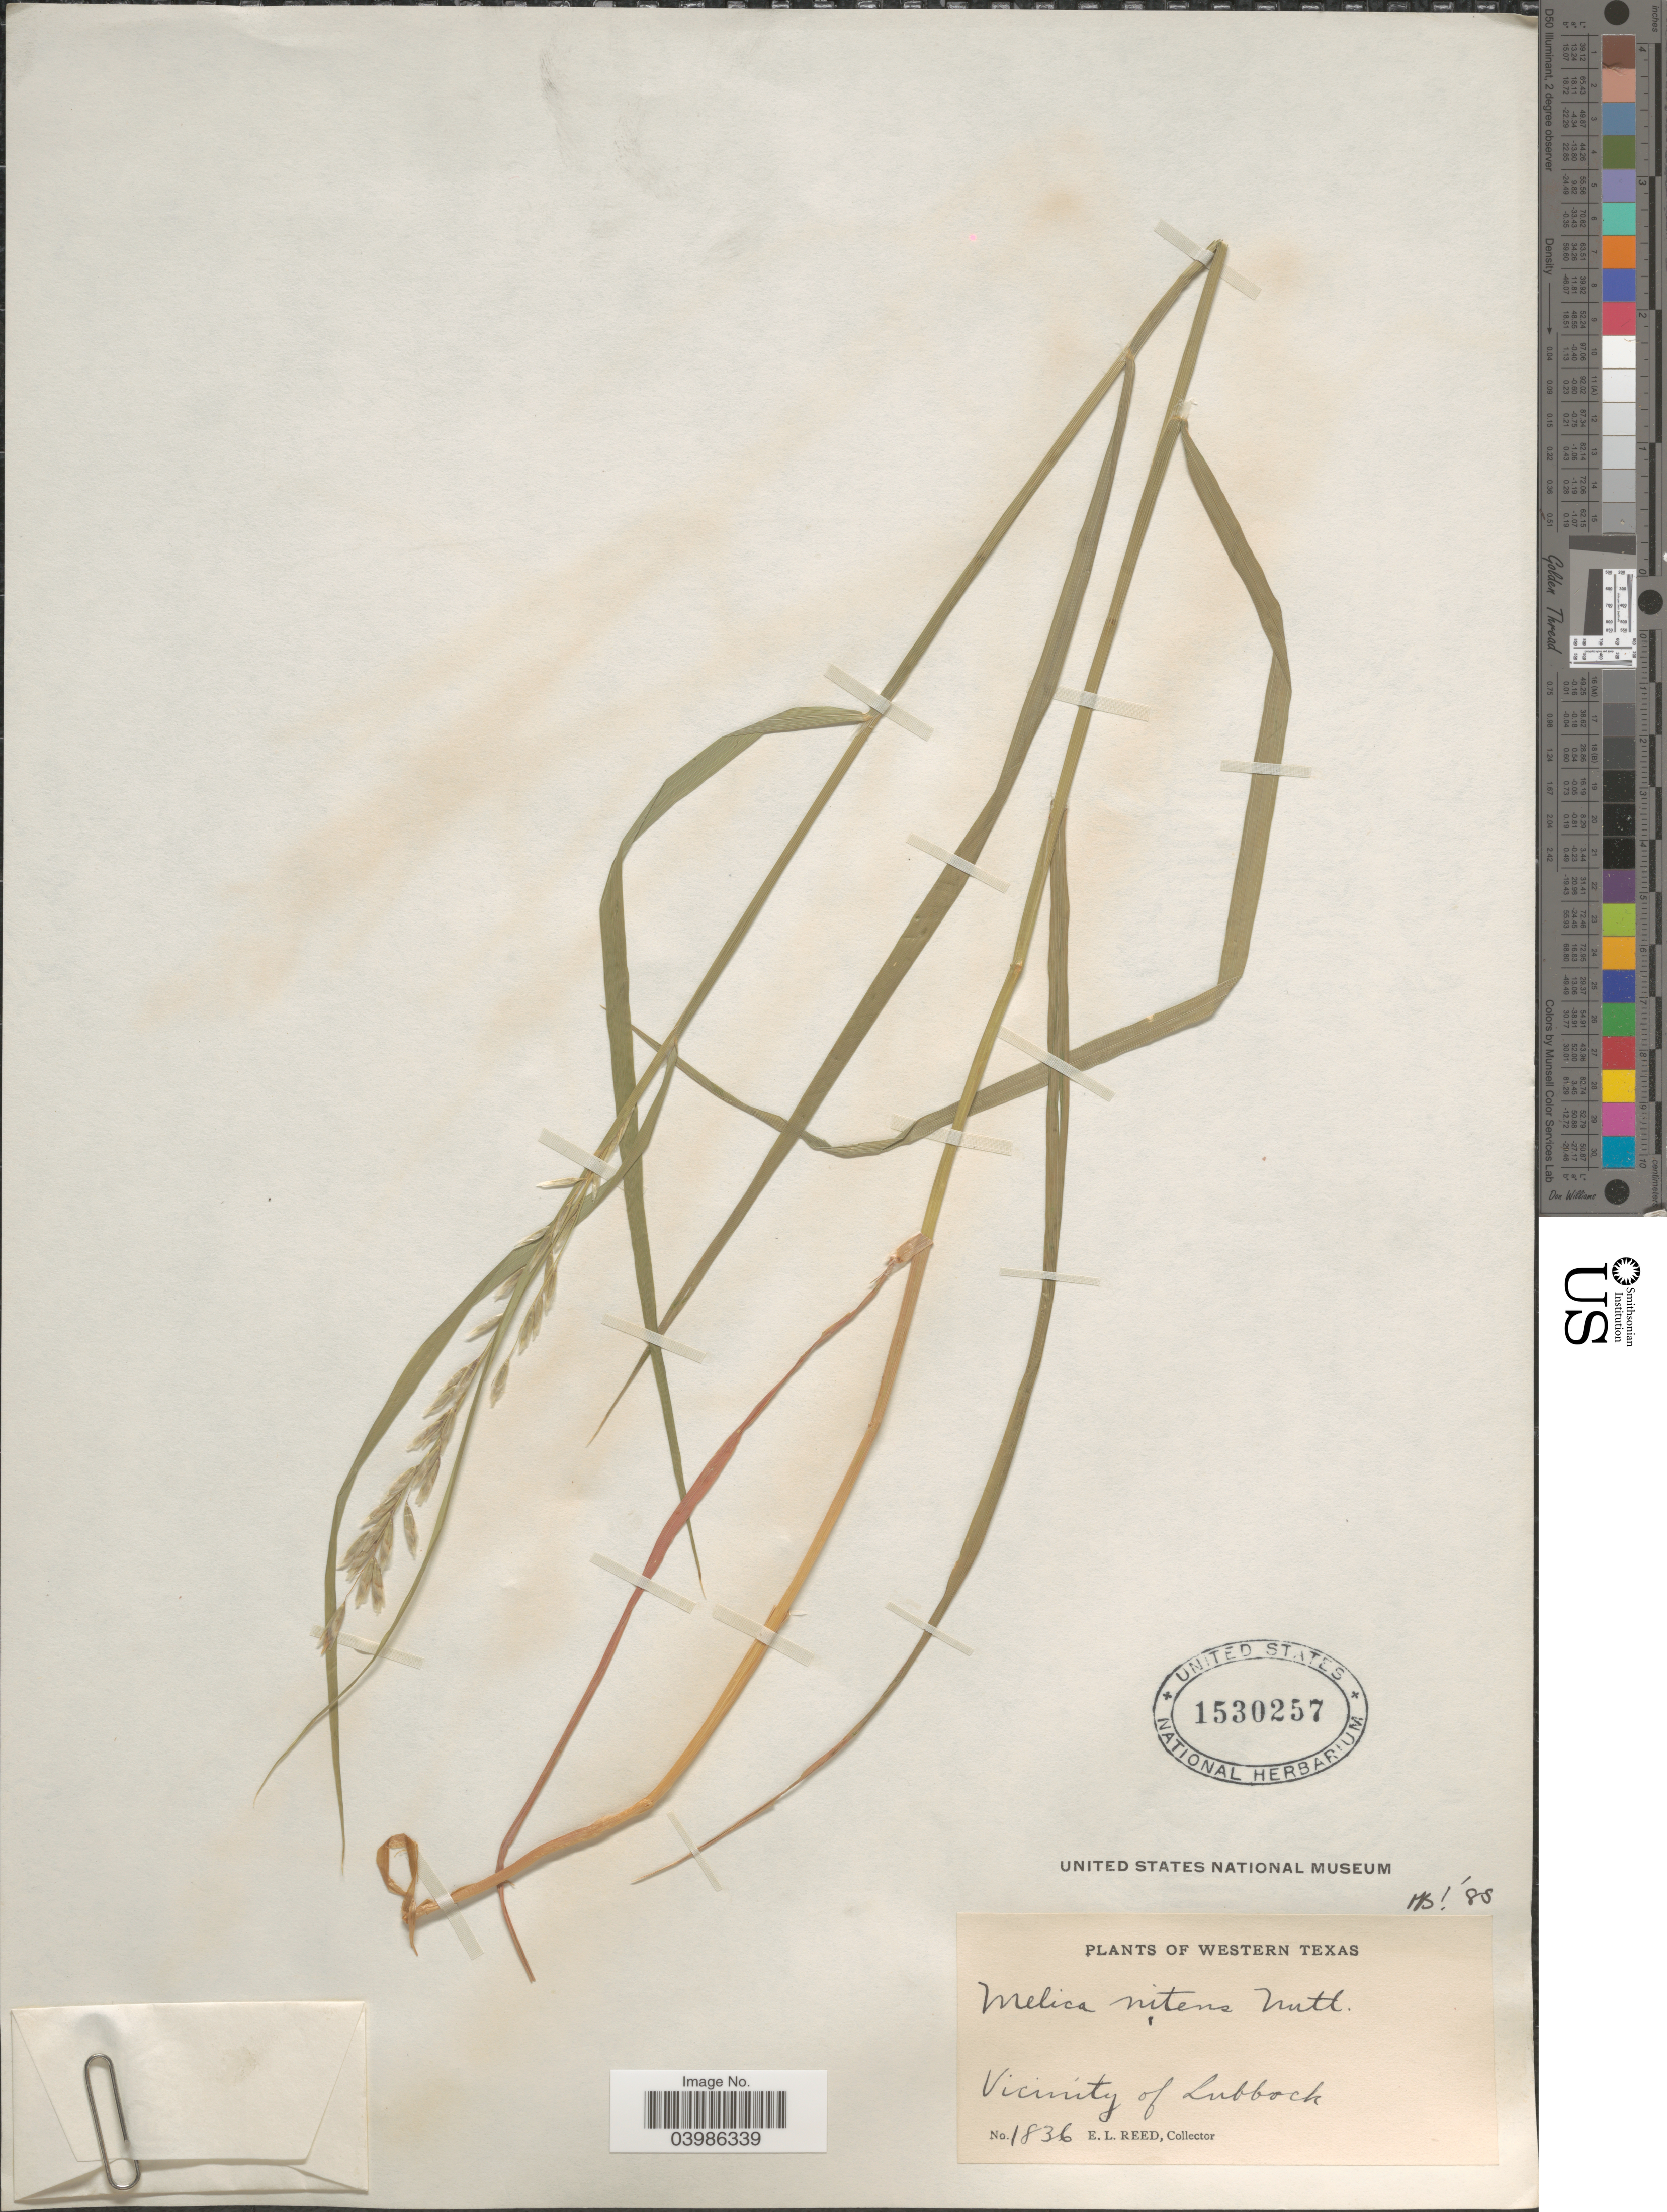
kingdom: Plantae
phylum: Tracheophyta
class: Liliopsida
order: Poales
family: Poaceae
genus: Melica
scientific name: Melica nitens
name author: (Scribn.) Nutt. ex Piper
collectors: E. Reed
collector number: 1836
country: United States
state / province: Texas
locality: Western Texas. Vicinity of Lubbock.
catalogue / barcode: US 1530257